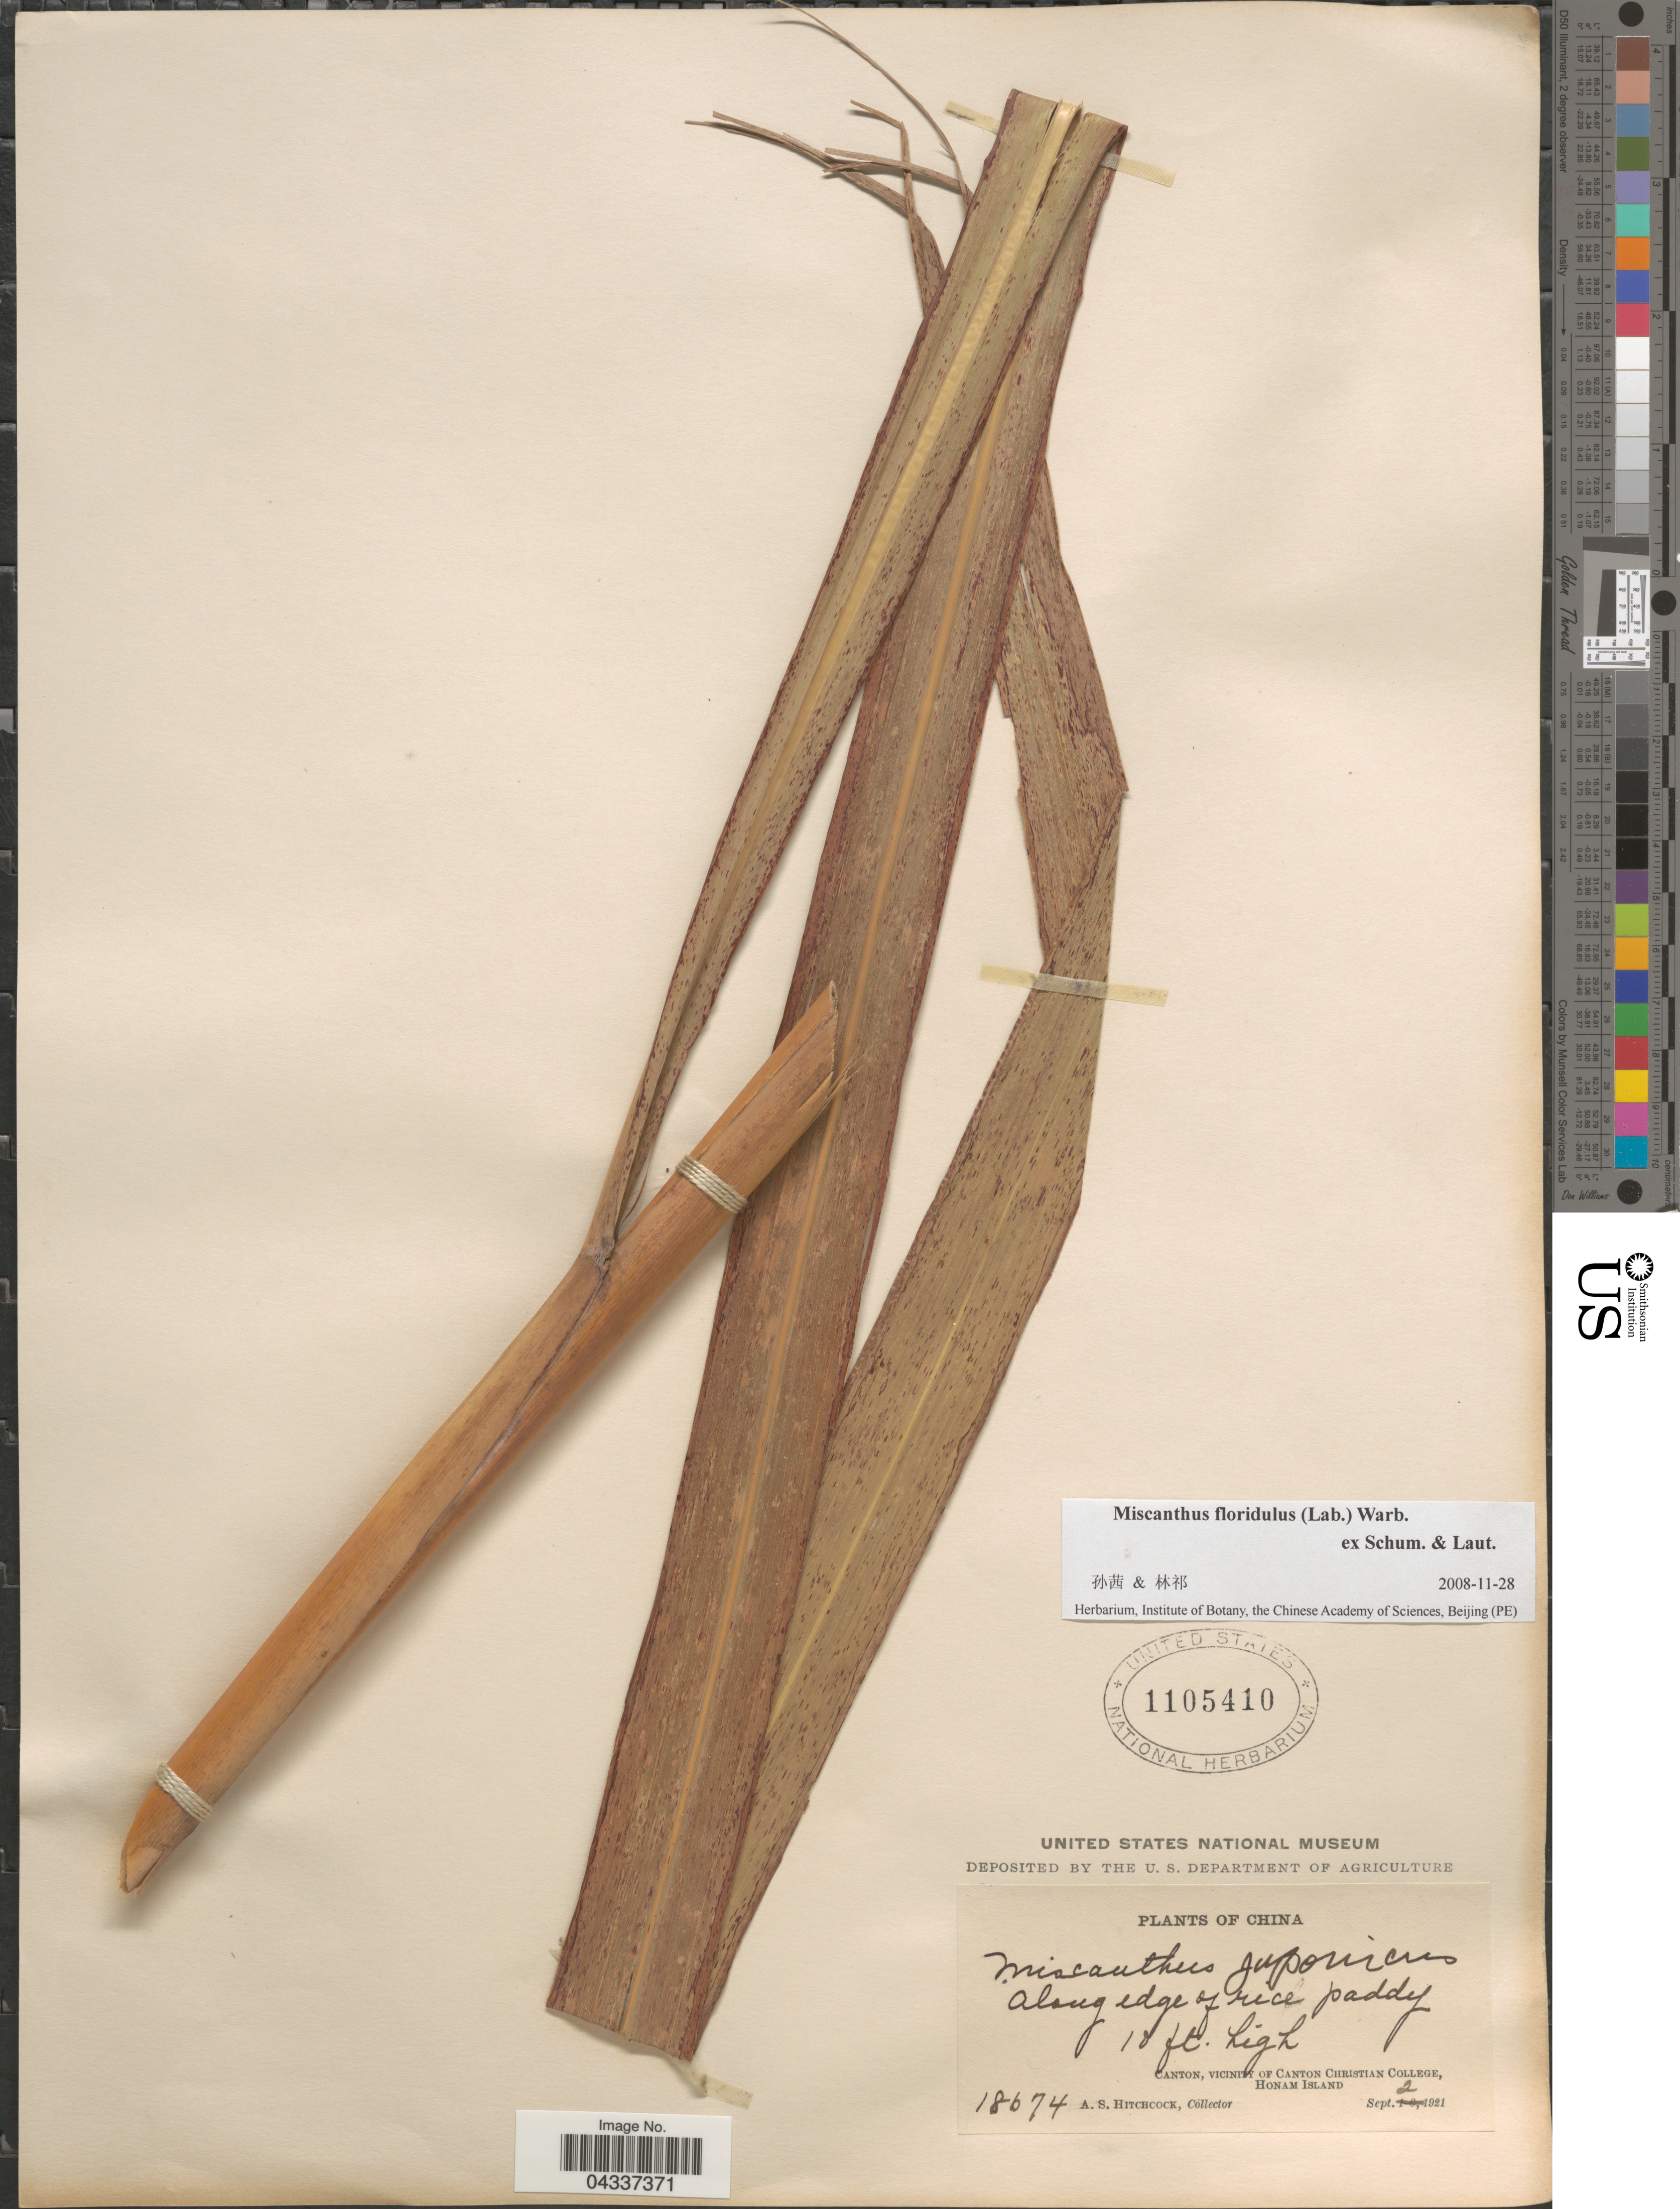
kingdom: Plantae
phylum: Tracheophyta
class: Liliopsida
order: Poales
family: Poaceae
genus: Miscanthus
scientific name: Miscanthus floridulus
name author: (Labill.) Warb.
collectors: A. S. Hitchcock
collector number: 18674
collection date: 1921-09-02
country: China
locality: Canton, vicinity of Canton Christian College, Honam Island.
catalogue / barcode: US 1105410